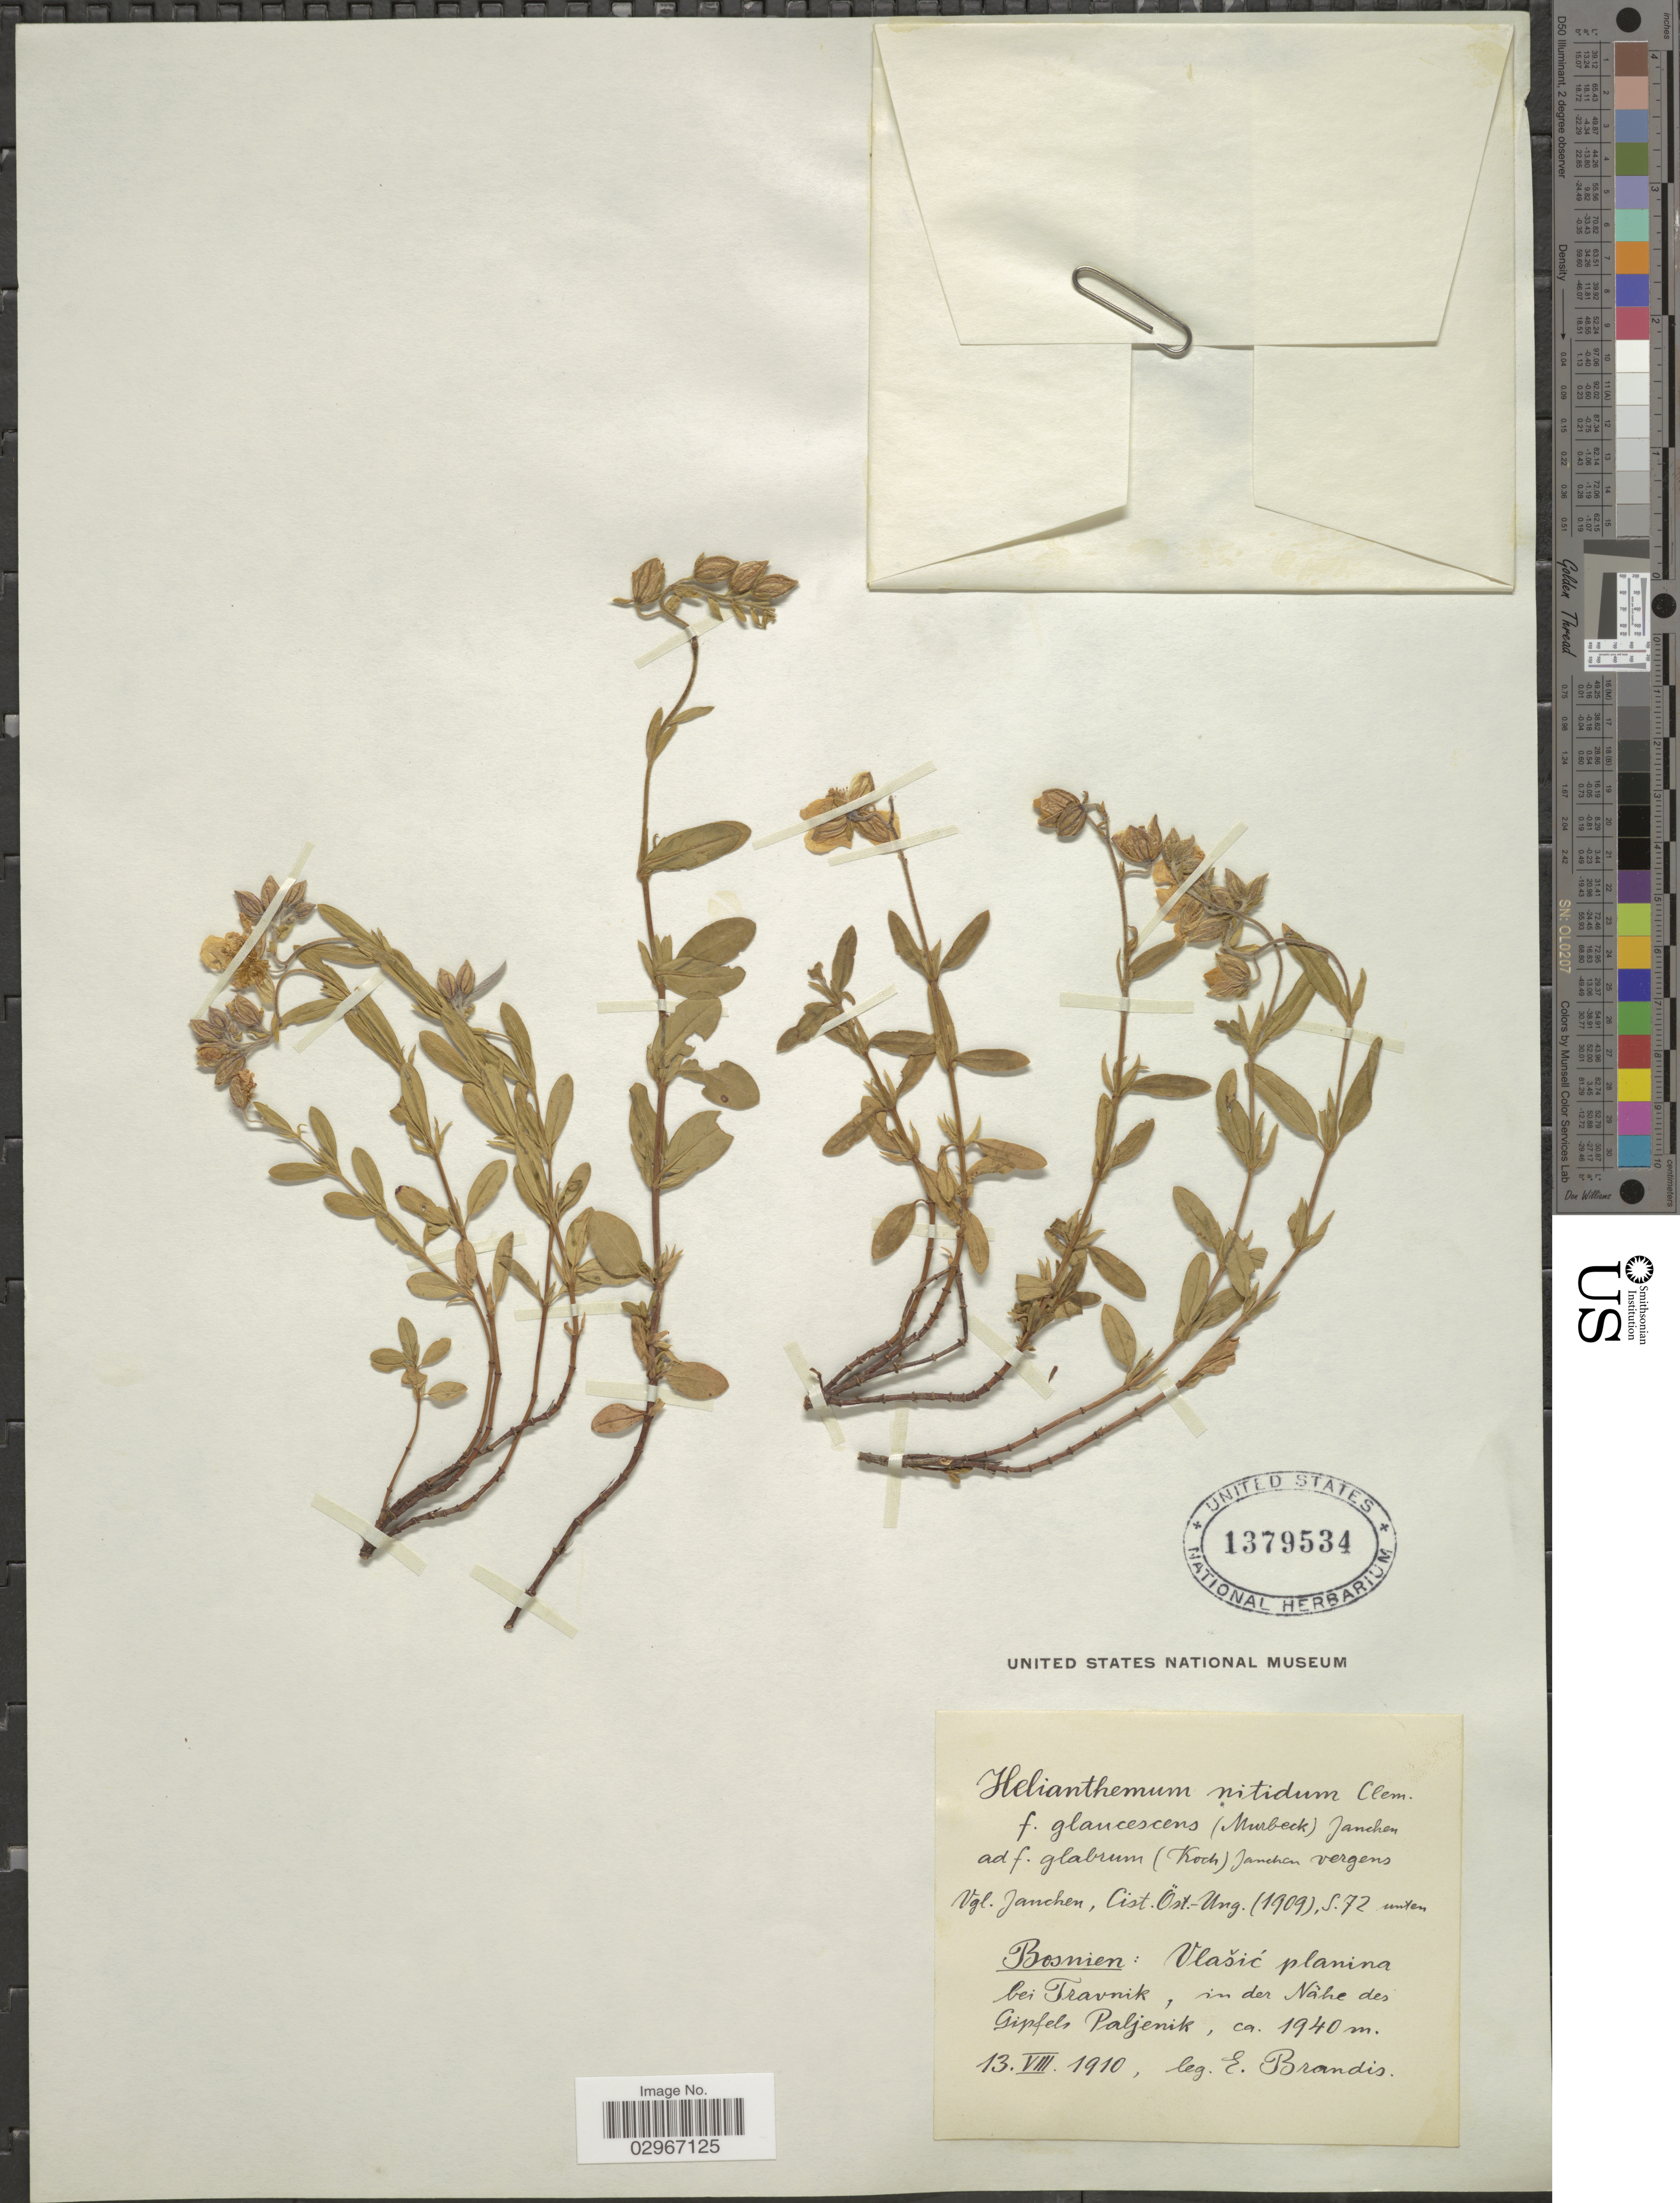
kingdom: Plantae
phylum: Tracheophyta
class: Magnoliopsida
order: Malvales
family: Cistaceae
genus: Helianthemum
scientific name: Helianthemum nitidum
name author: Clementi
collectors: E. Brandis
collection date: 1910-08-13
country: Bosnia and Herzegovina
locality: Bosnien: Vlasic planina bei Travnik, in der Nahe des Gipfels Palkenik.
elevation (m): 1940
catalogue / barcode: US 1379534